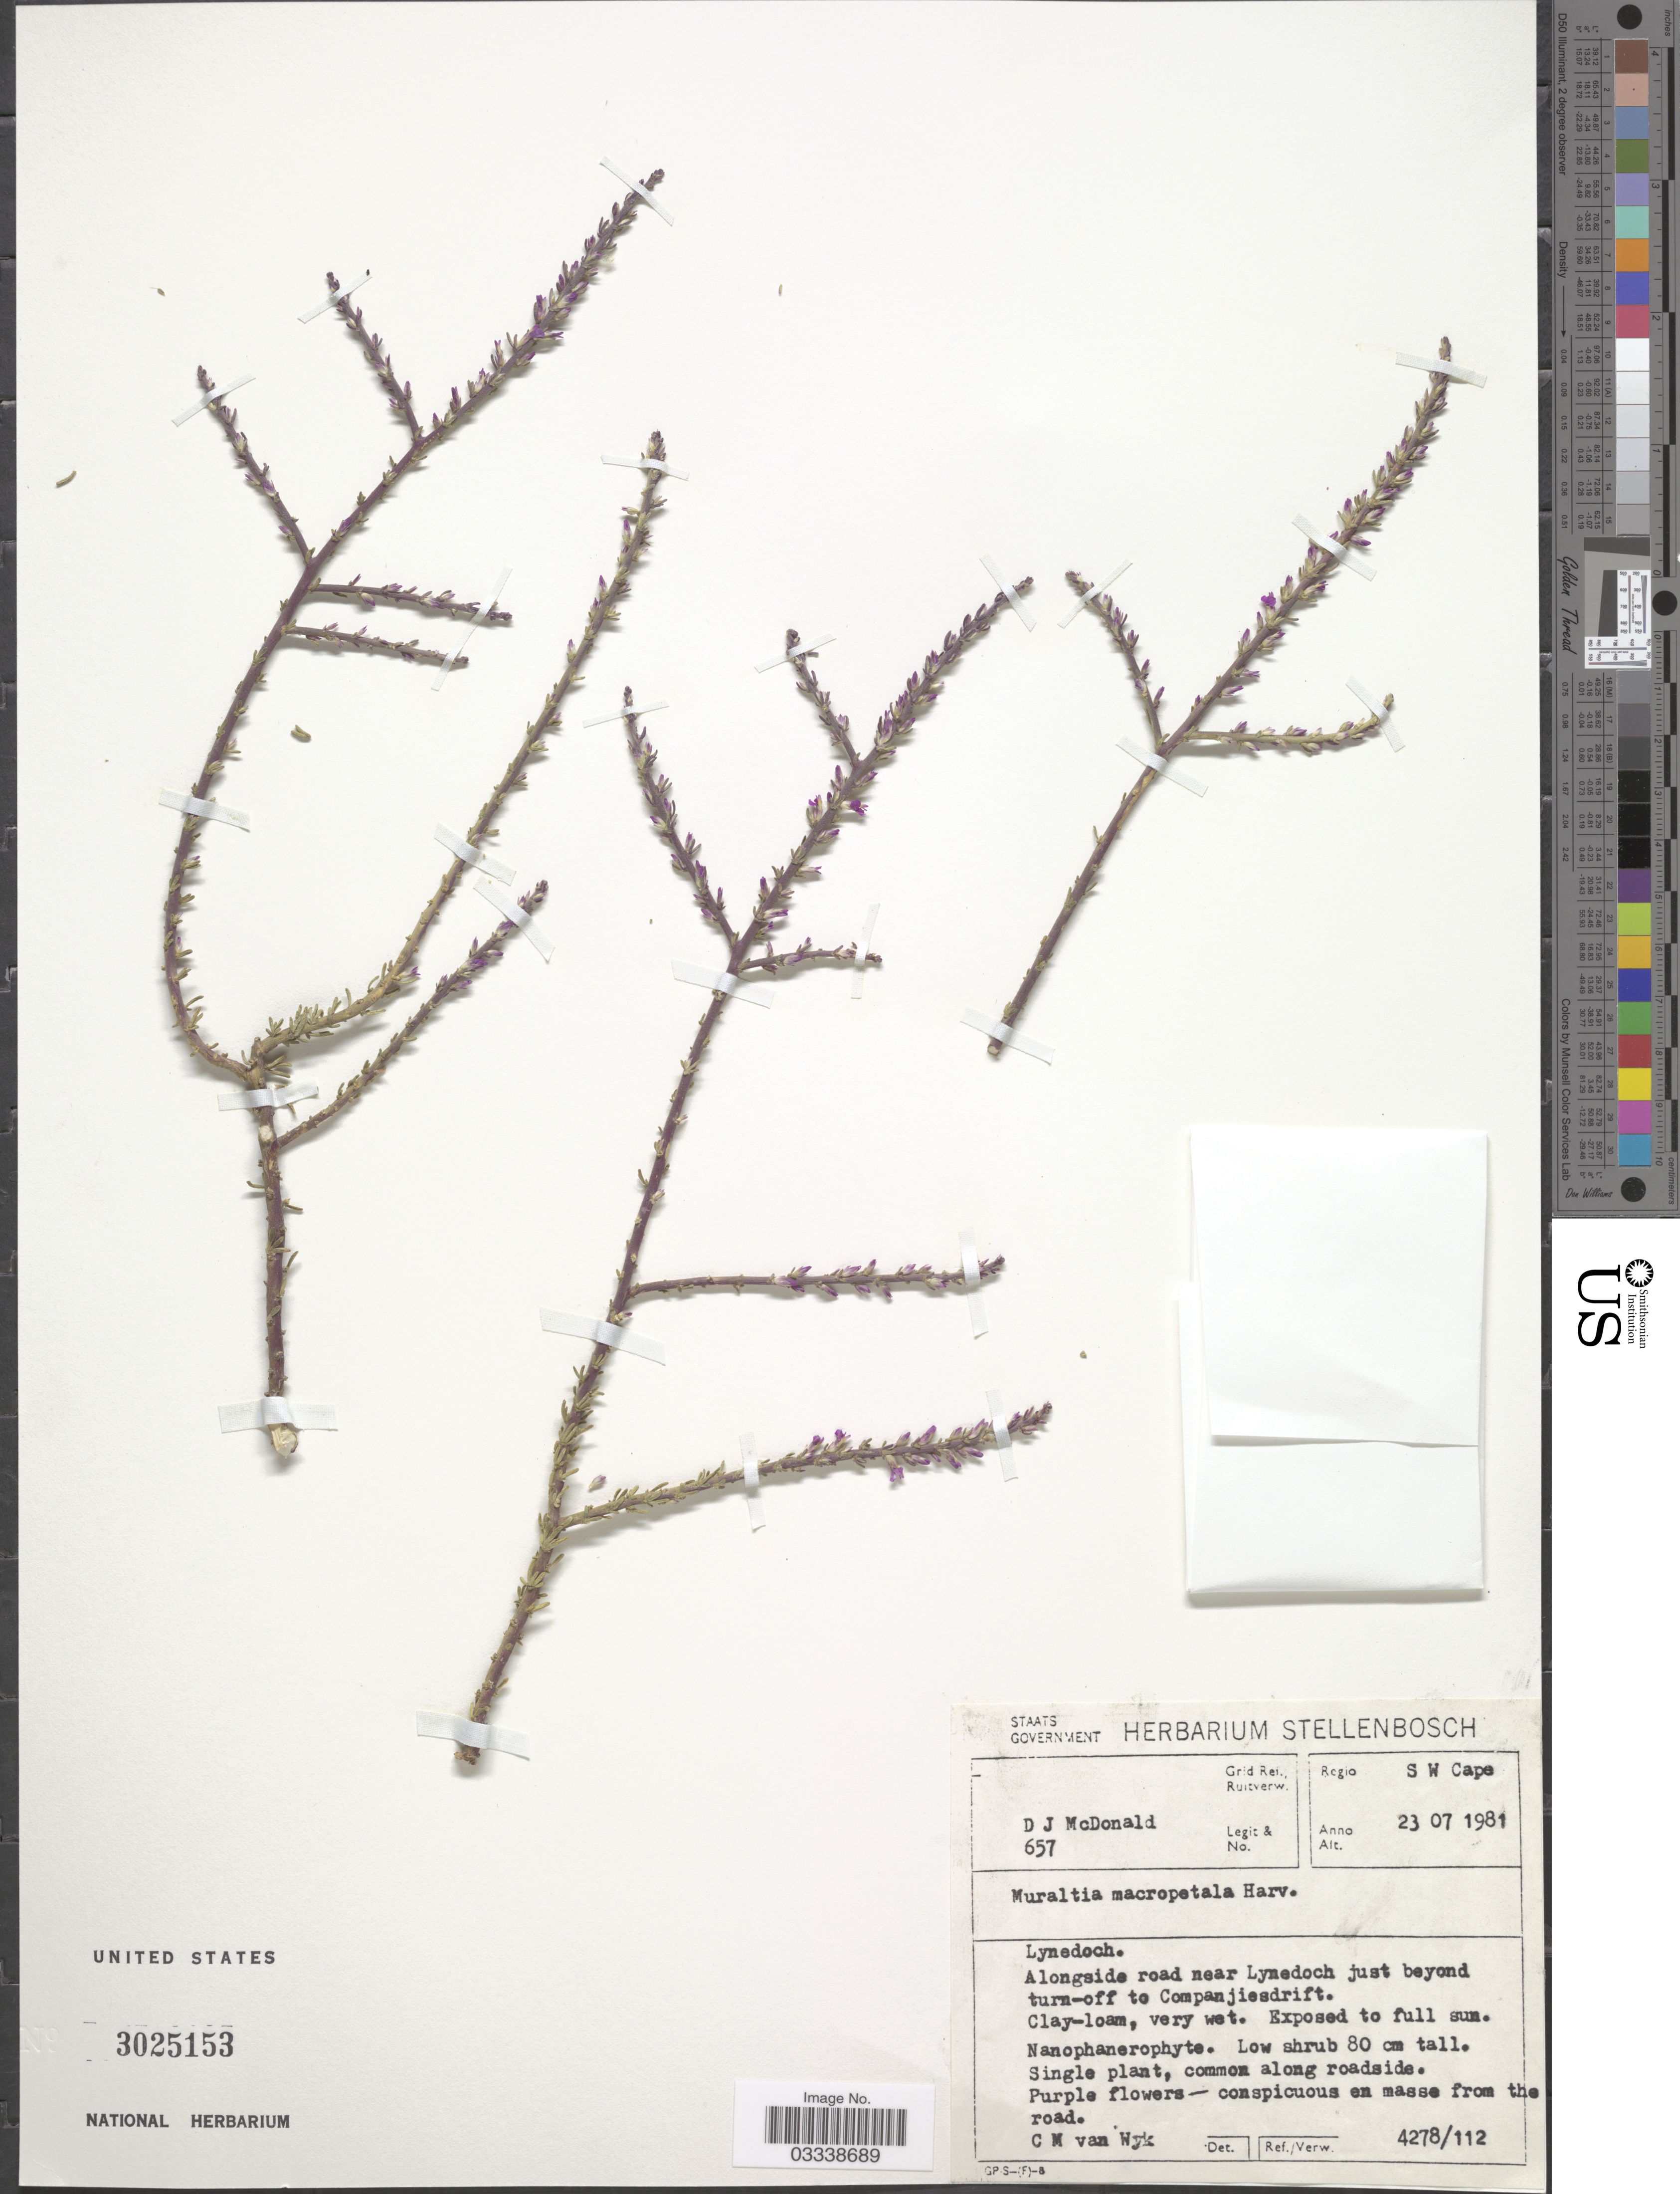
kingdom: Plantae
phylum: Tracheophyta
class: Magnoliopsida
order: Fabales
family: Polygalaceae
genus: Muraltia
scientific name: Muraltia macropetala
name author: Harv.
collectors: D. McDonald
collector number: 657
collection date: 1981-07-23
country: South Africa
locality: Regio S W Cape. Lynedoch. Alongside road near Lynedoch just beyond turn-off to Companjiesdrift. Ref./Verw. 4278/112.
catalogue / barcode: US 3025153